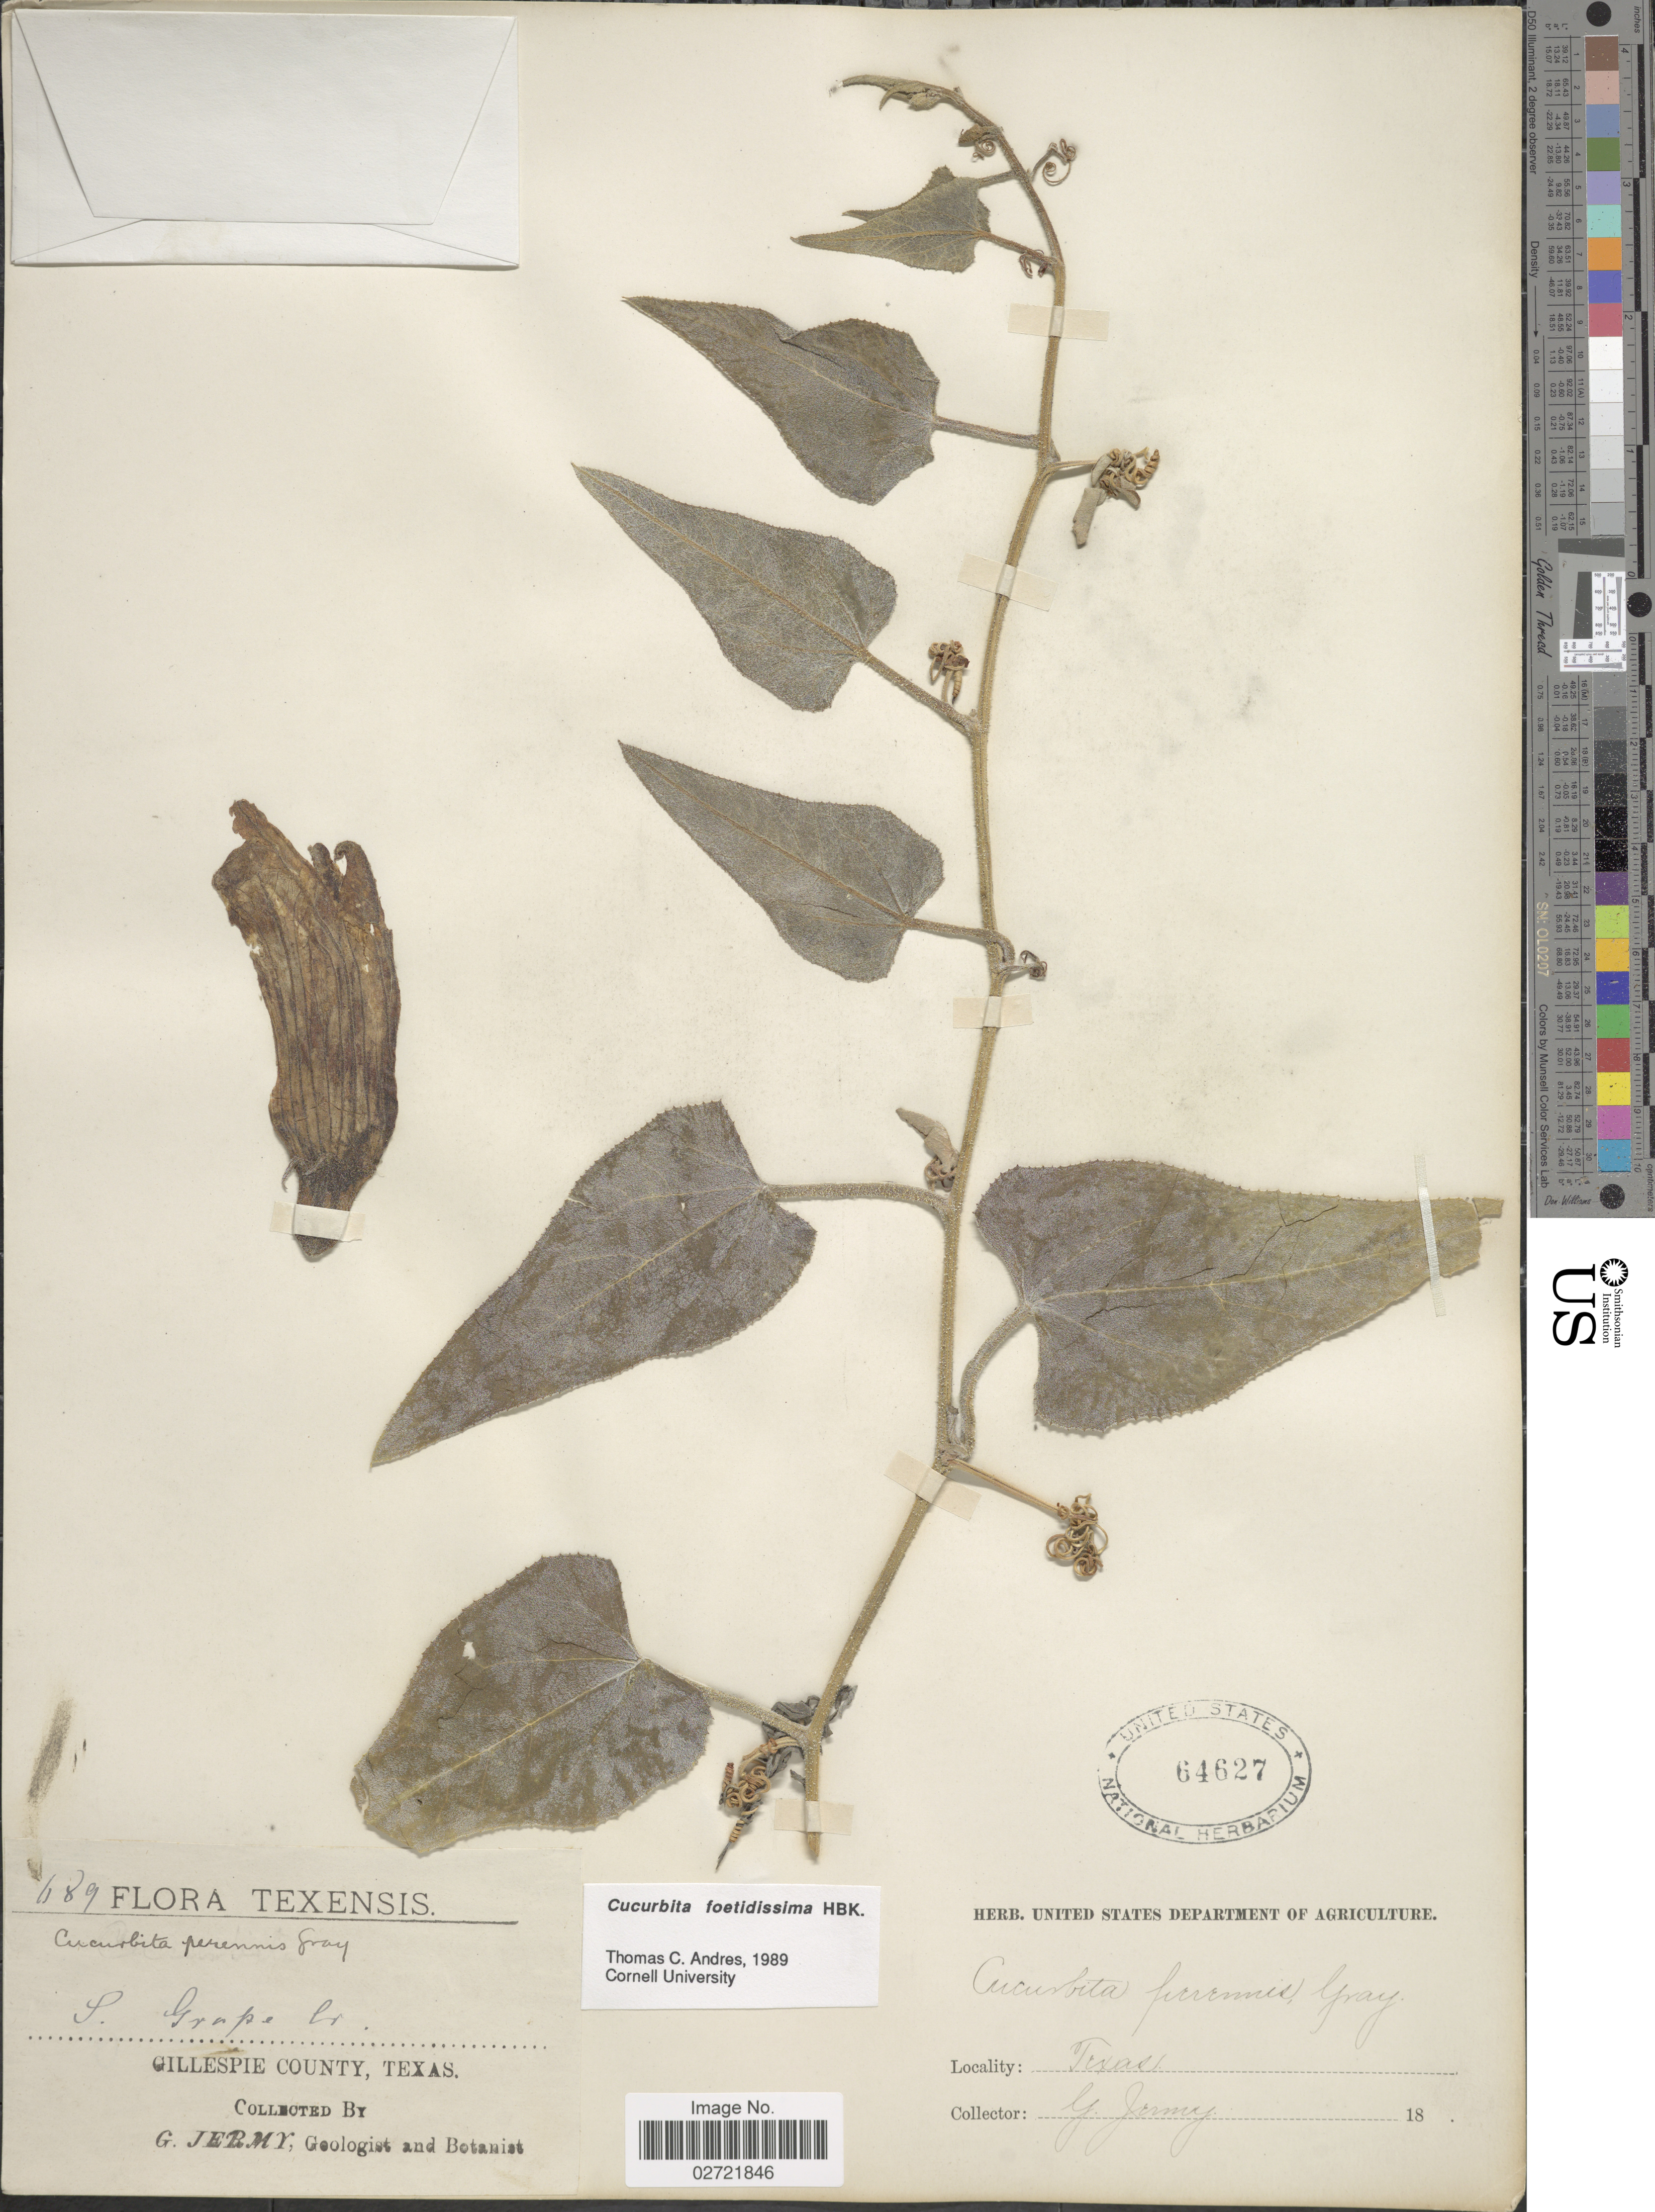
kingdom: Plantae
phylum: Tracheophyta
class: Magnoliopsida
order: Cucurbitales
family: Cucurbitaceae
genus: Cucurbita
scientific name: Cucurbita foetidissima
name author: Kunth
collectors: G. Jermy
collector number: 689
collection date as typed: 18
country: United States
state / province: Texas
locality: Gillespie County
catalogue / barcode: US 64627